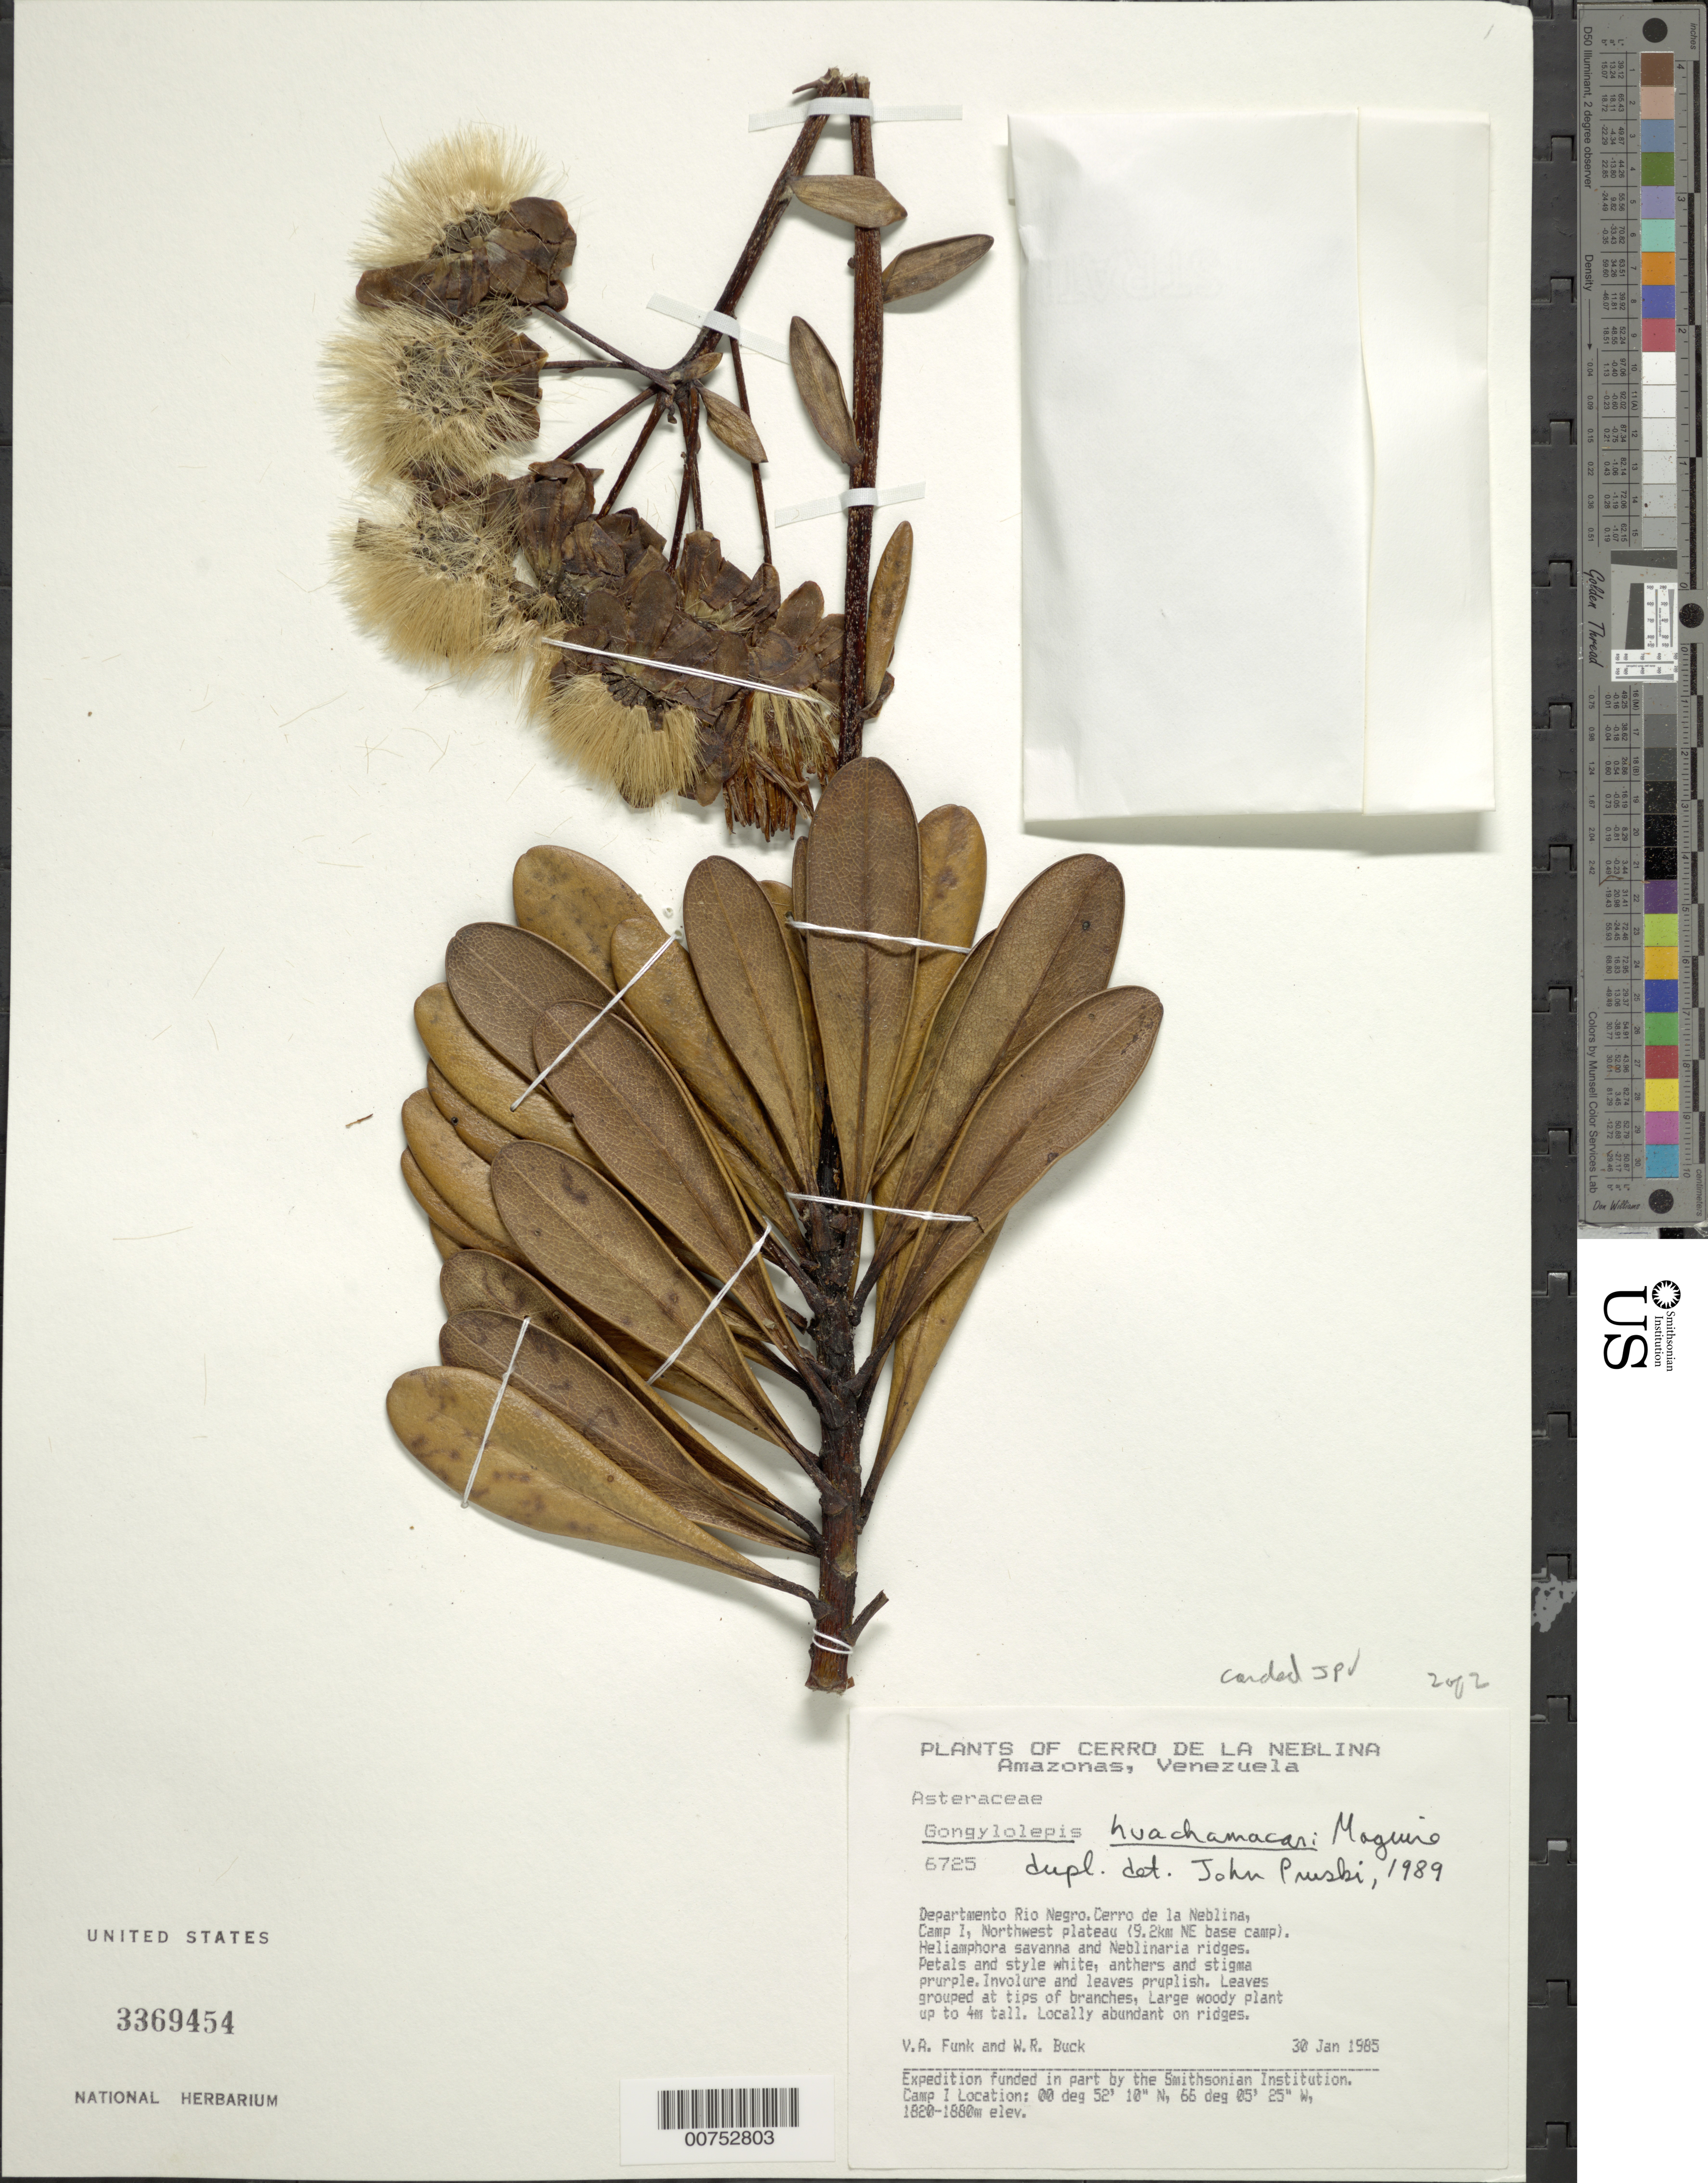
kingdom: Plantae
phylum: Tracheophyta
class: Magnoliopsida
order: Asterales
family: Asteraceae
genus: Gongylolepis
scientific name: Gongylolepis huachamacari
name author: Maguire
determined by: Pruski, J. F.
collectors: V. Funk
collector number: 6725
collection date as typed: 30-Jan-85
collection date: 1985-01-30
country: Venezuela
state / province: Amazonas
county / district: Río Negro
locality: Cerro de la Neblina, Camp I, North west plateau (9,2km NE base camp)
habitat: Heliaphora savanna and Neblinaria ridges. On ridges.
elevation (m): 1820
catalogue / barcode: US 3369454